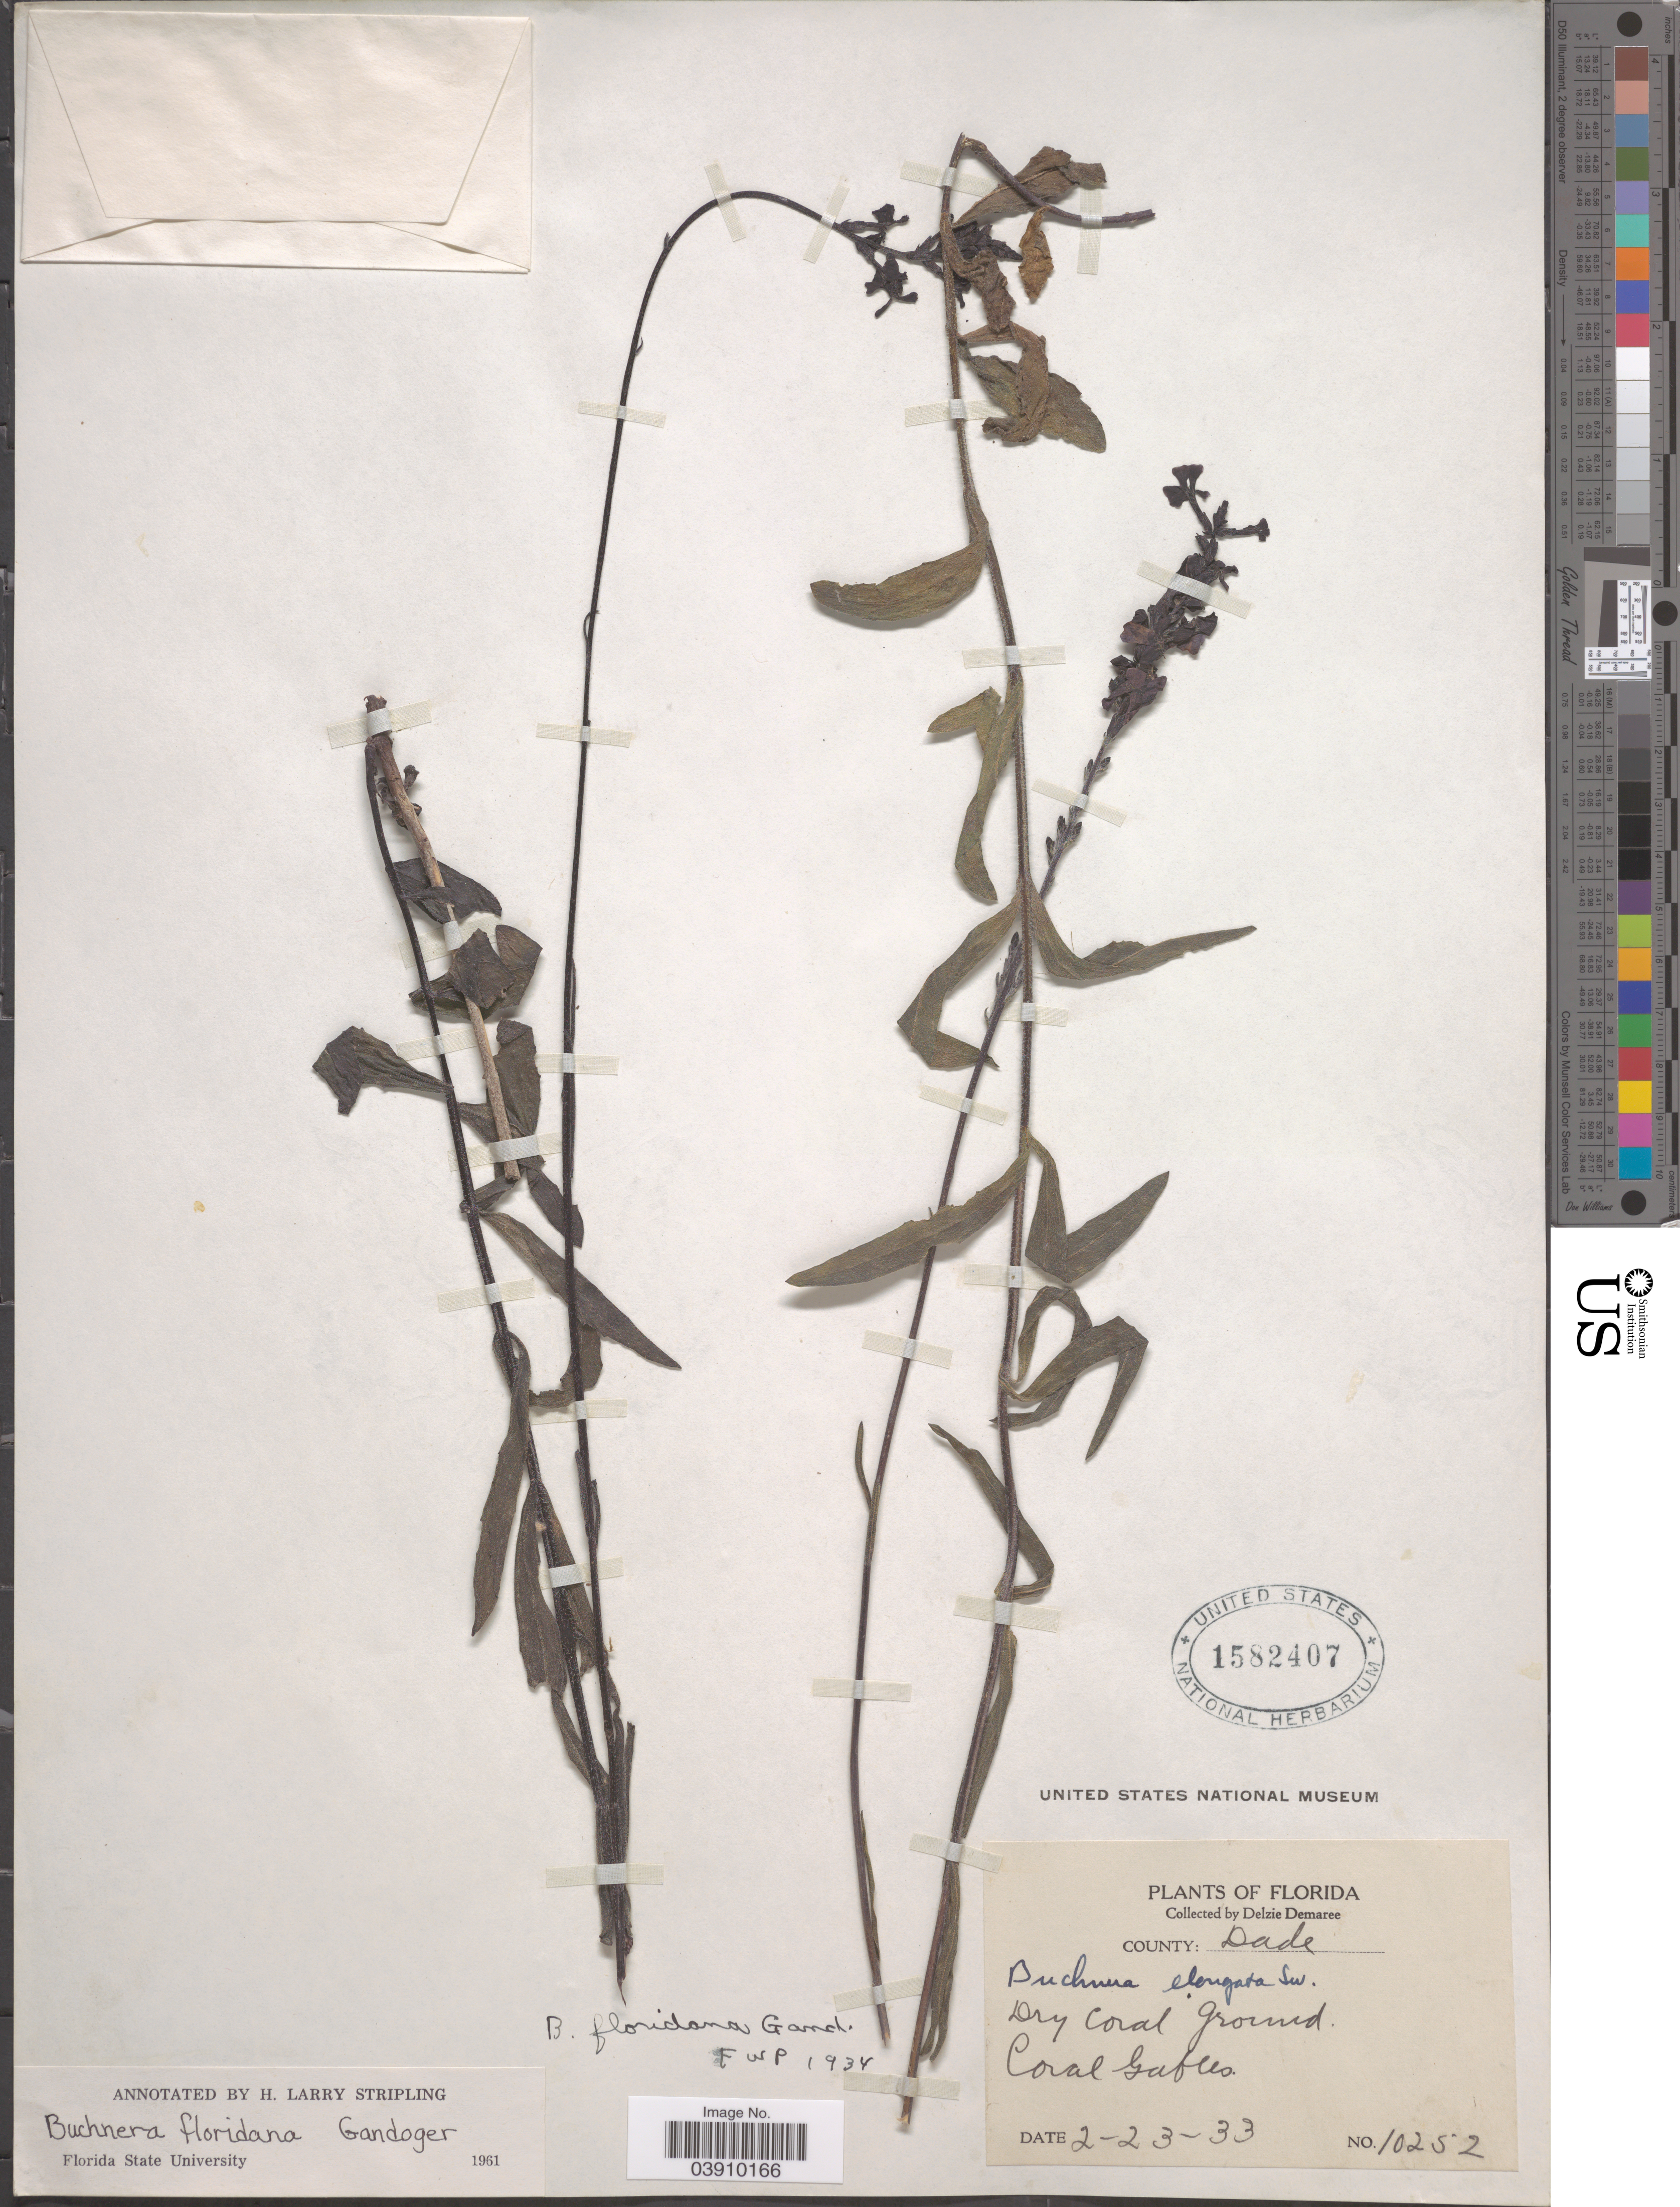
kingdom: Plantae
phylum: Tracheophyta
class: Magnoliopsida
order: Lamiales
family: Orobanchaceae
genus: Buchnera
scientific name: Buchnera floridana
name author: Gand.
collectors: D. Demaree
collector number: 10252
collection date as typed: Transcribed d/m/y: 23/2/33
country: United States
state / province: Florida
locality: County: Dade. Dry Coral Ground. Coral Gafles.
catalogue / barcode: US 1582407